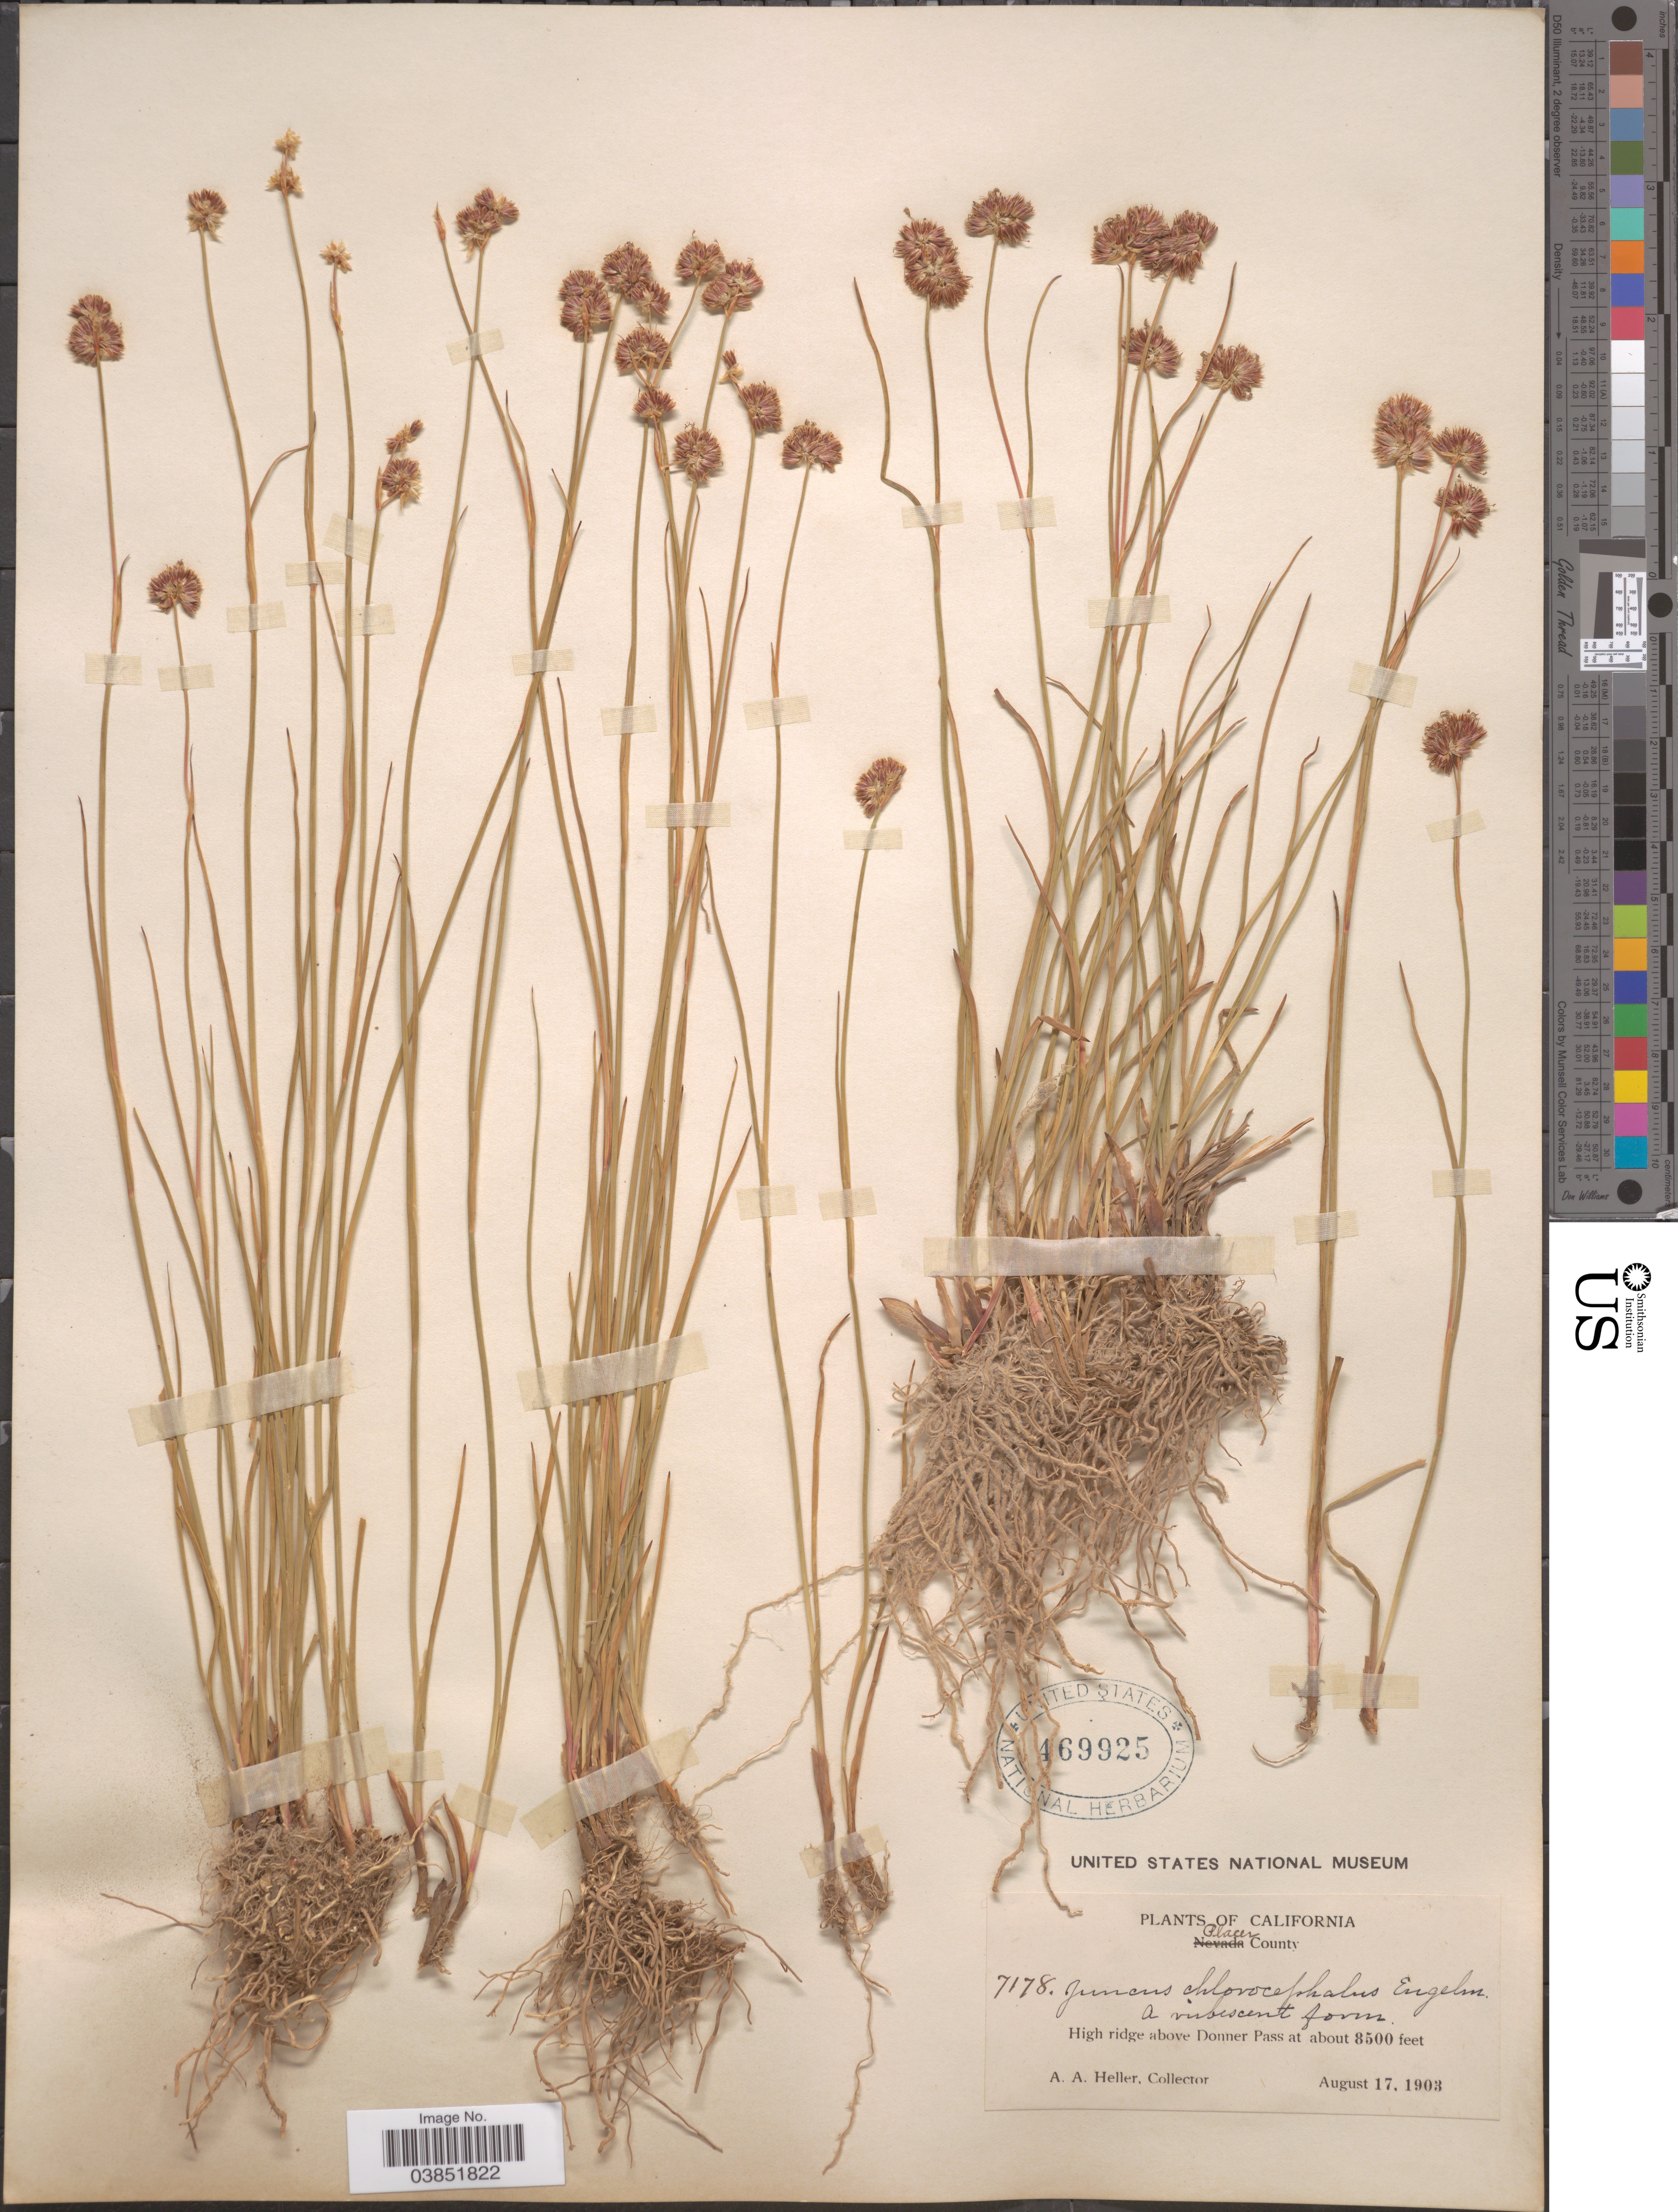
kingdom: Plantae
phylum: Tracheophyta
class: Liliopsida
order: Poales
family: Juncaceae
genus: Juncus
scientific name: Juncus chlorocephalus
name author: Engelm.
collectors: A. A. Heller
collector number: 7178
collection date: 1903-08-17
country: United States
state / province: California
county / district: Placer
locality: Placer County. High ridge above Donner Pass.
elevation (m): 2591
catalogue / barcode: US 469925